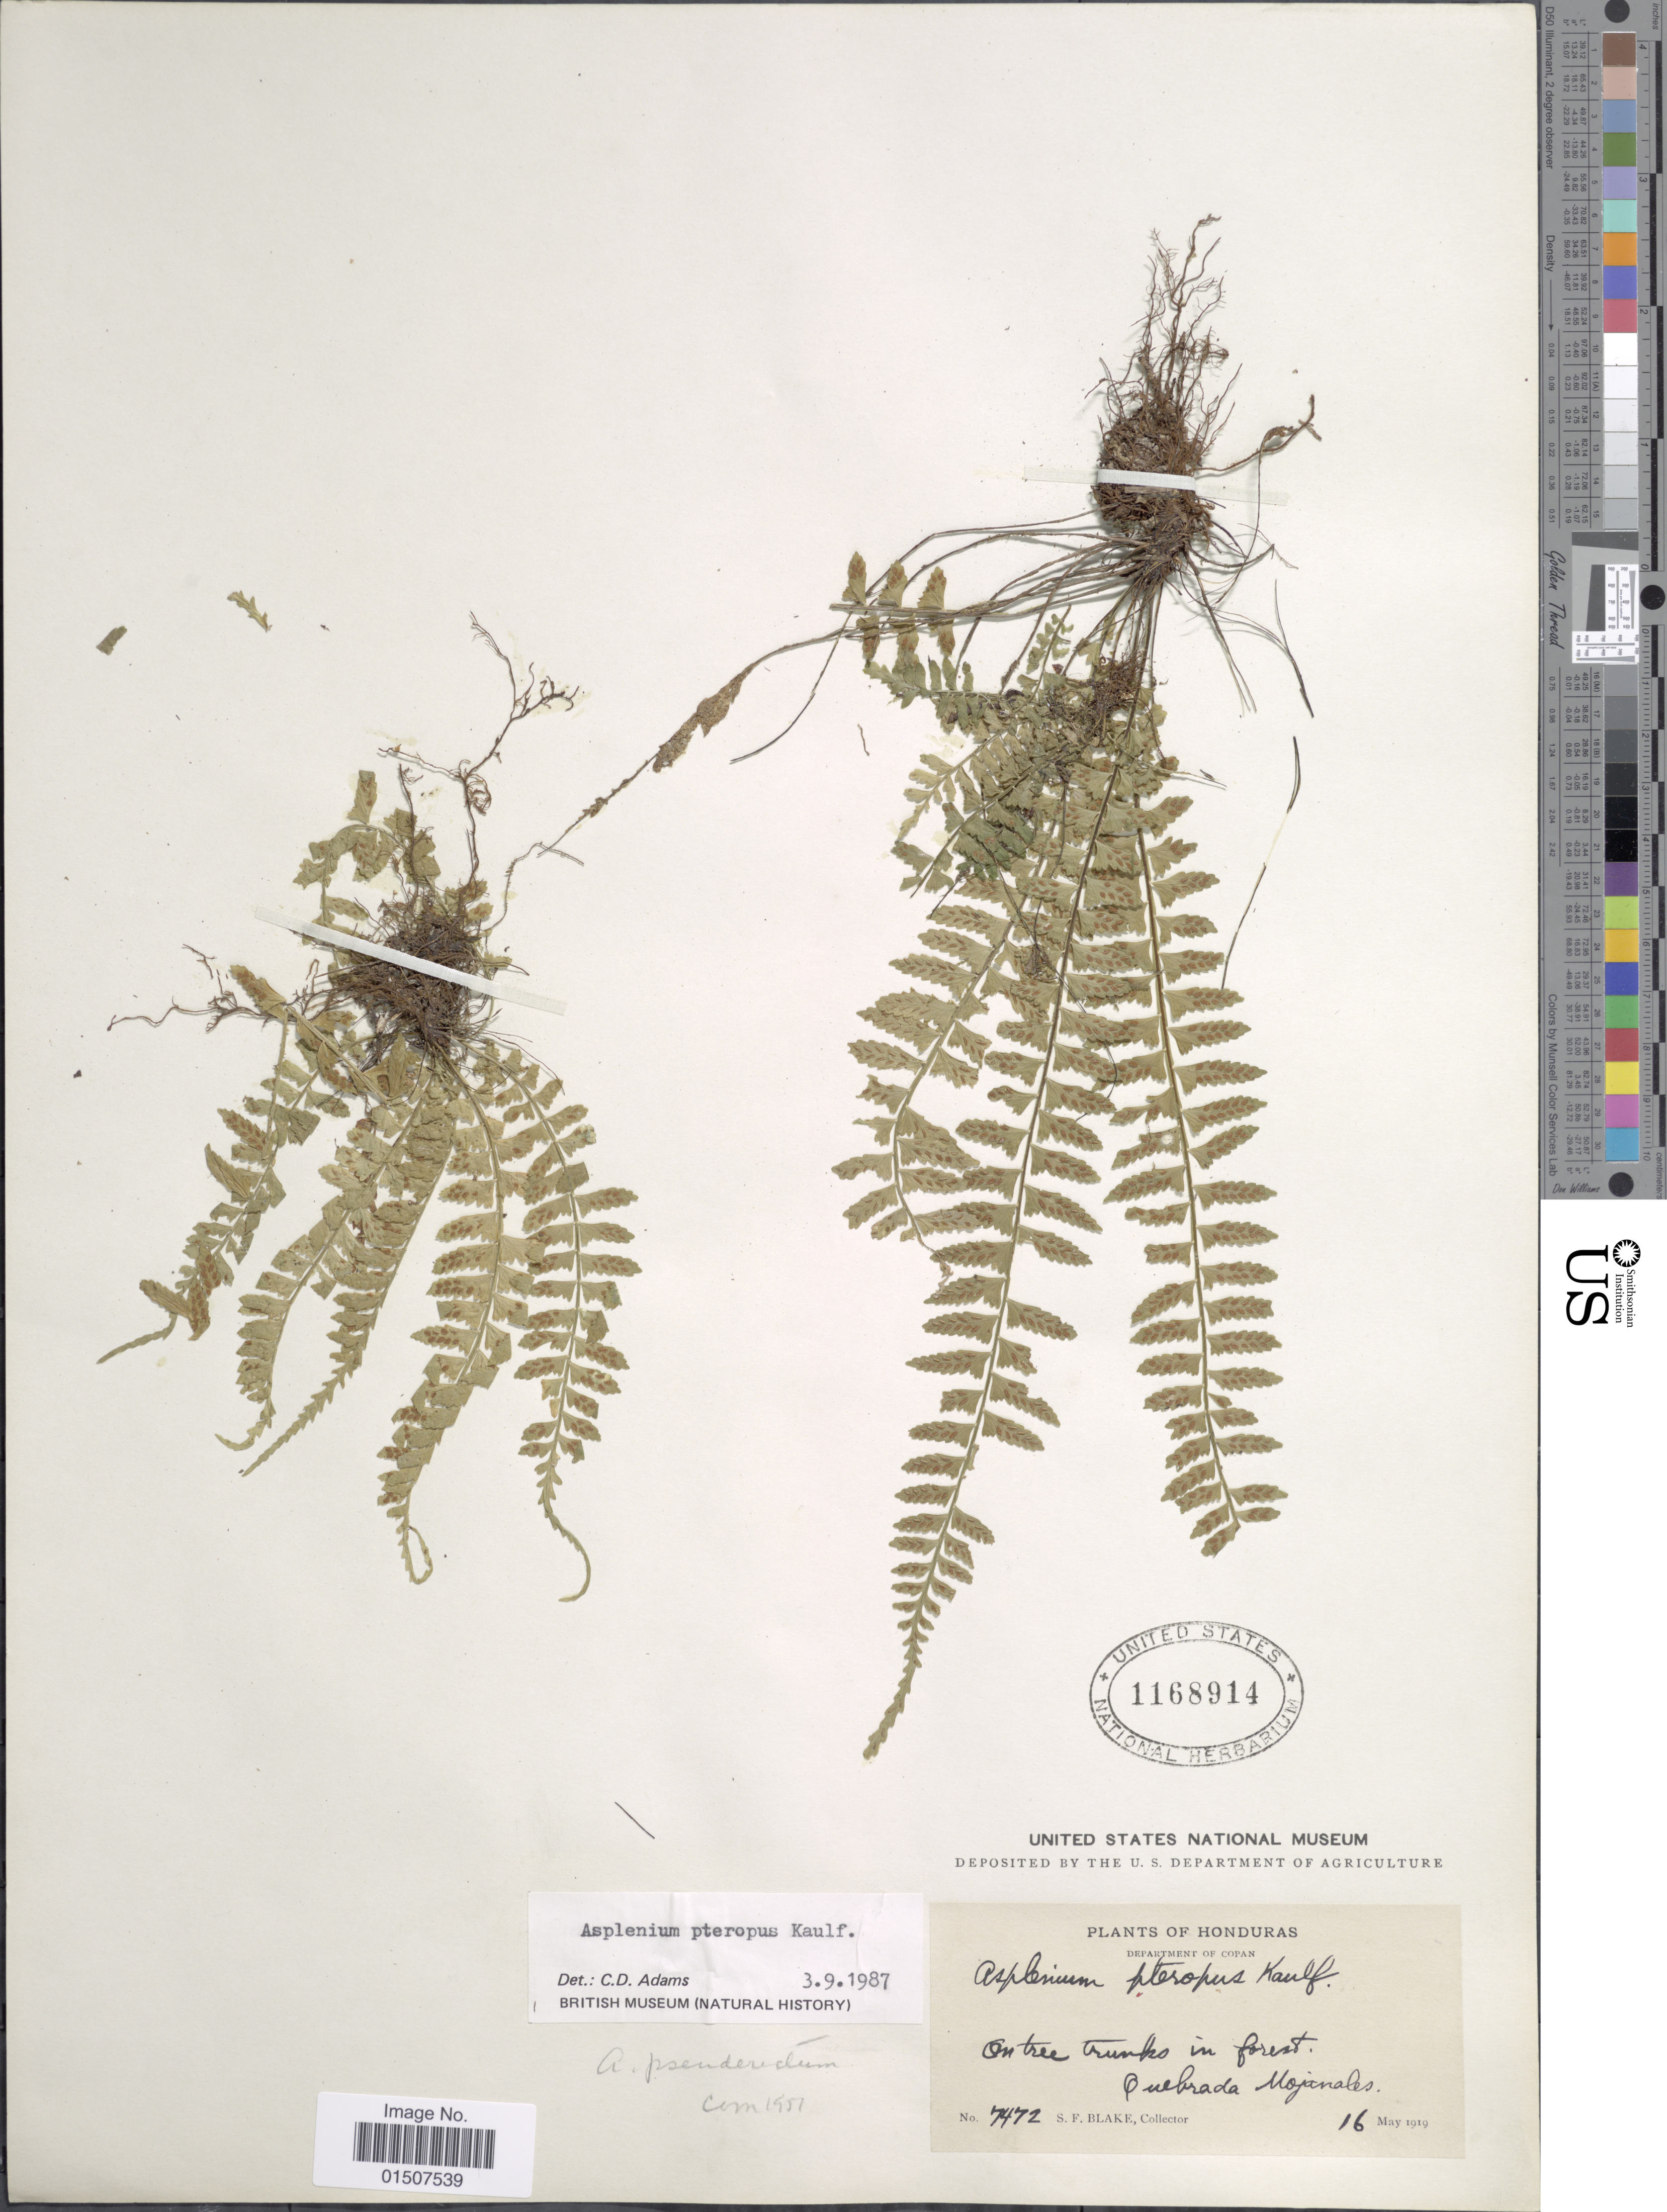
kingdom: Plantae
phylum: Tracheophyta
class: Polypodiopsida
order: Polypodiales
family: Aspleniaceae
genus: Asplenium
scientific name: Asplenium pteropus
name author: Kaulf.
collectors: S. Blake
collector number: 7472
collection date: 1919-05-16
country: Honduras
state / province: Copán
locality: Department of Copan, Quebrada Mojanales.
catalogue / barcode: US 1168914